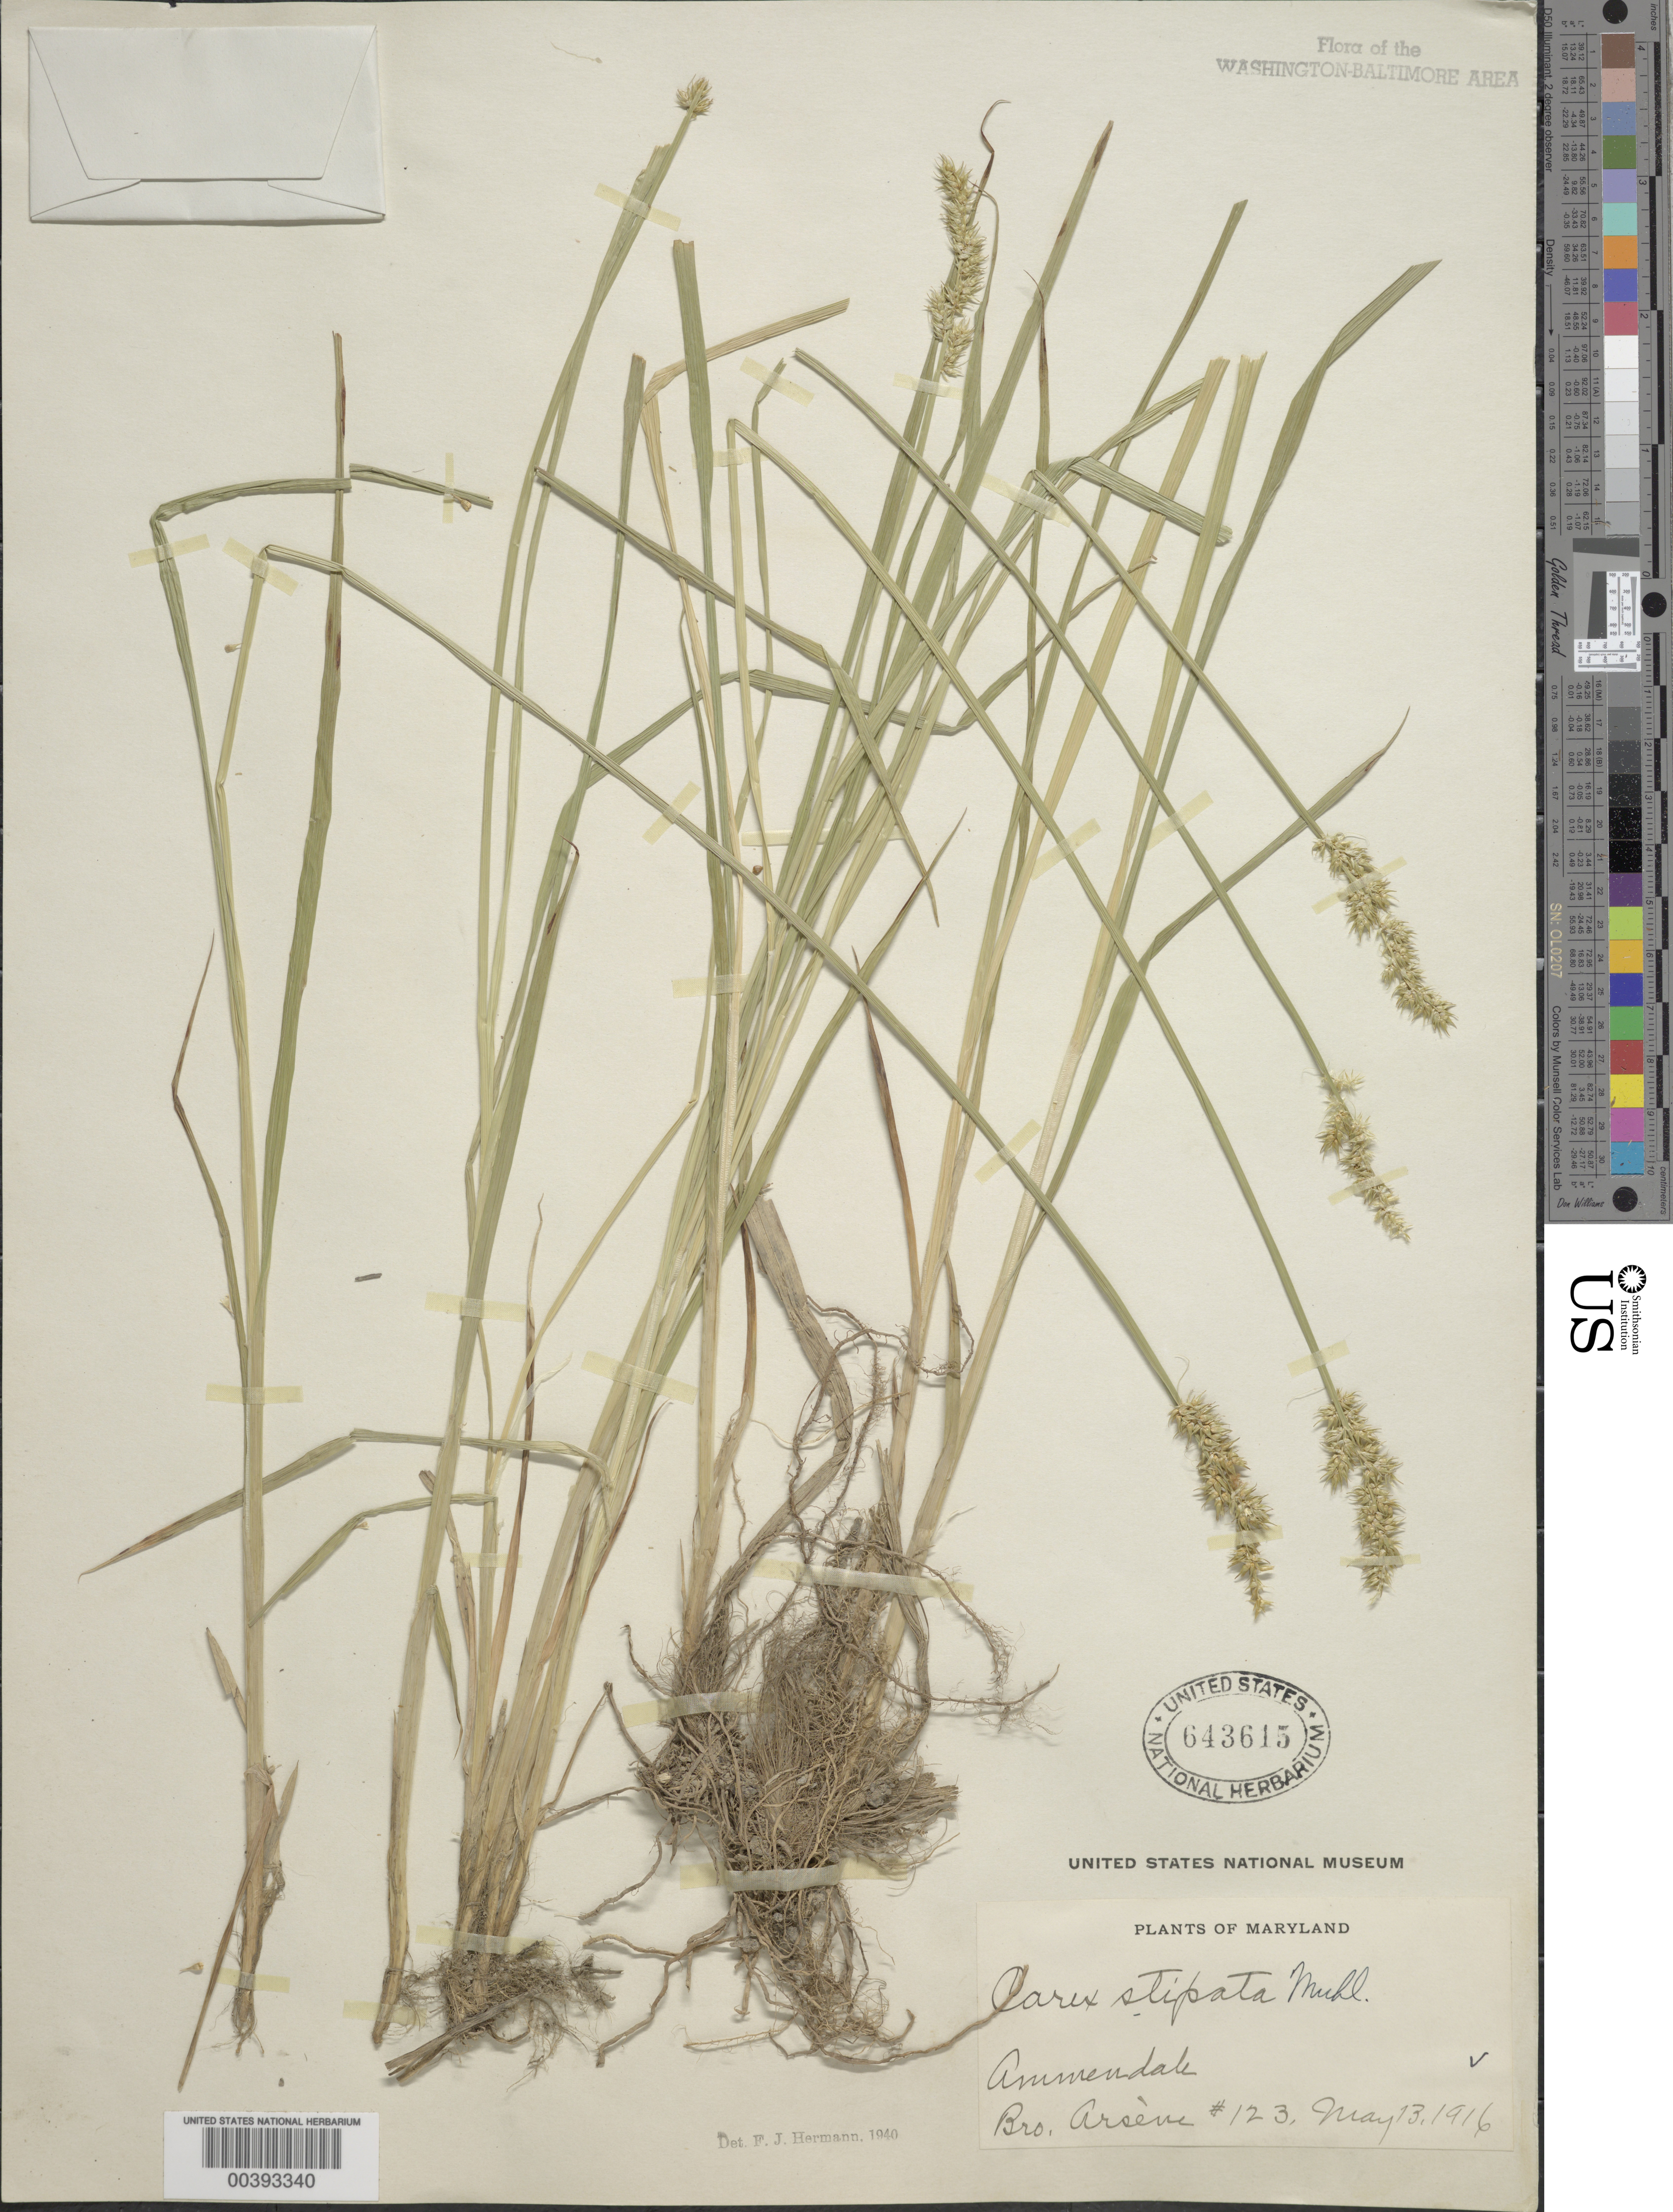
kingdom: Plantae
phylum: Tracheophyta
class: Liliopsida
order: Poales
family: Cyperaceae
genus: Carex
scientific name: Carex stipata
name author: Muhl. ex Willd.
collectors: Bro. G. Arsène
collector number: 123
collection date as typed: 13 May 1916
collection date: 1916-05-13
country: United States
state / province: Maryland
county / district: Prince George's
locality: Ammendale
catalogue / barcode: US 643615